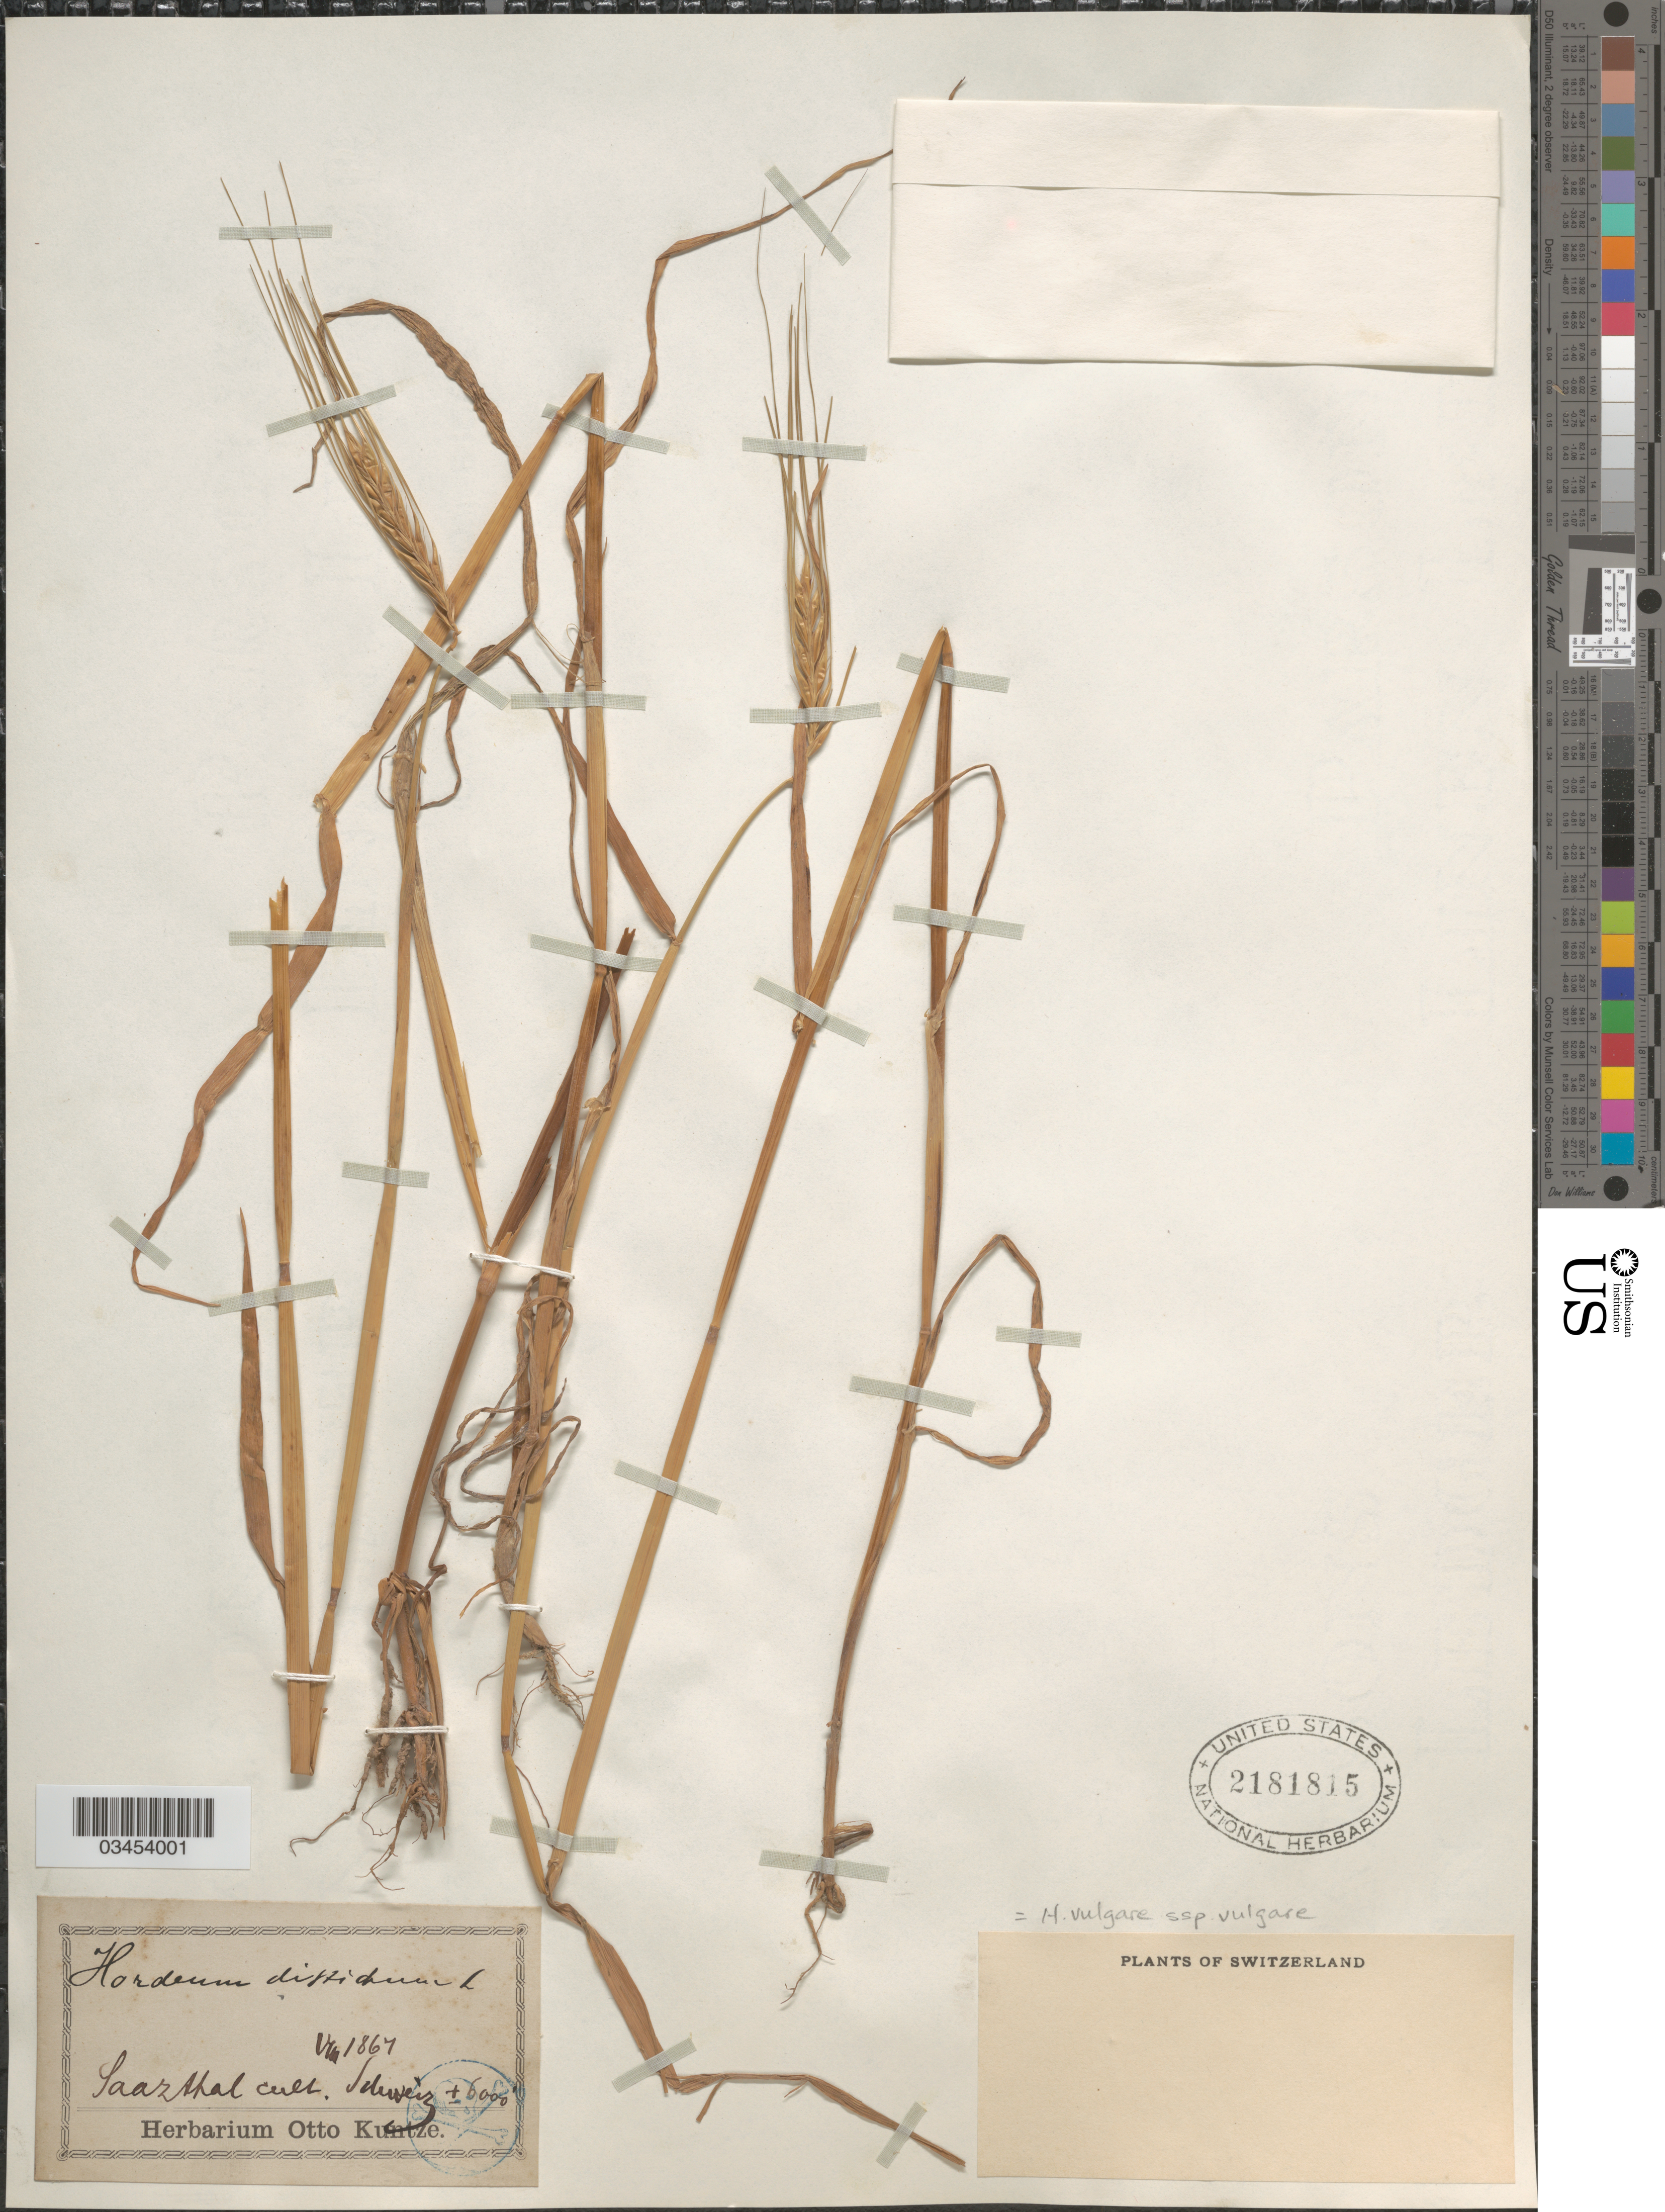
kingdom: Plantae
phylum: Tracheophyta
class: Liliopsida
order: Poales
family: Poaceae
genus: Hordeum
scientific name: Hordeum vulgare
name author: L.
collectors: ex herb. Otto Kuntze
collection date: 1867-08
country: Switzerland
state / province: Schwyz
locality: Saazthal. Schweiz.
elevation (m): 1829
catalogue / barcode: US 2181815